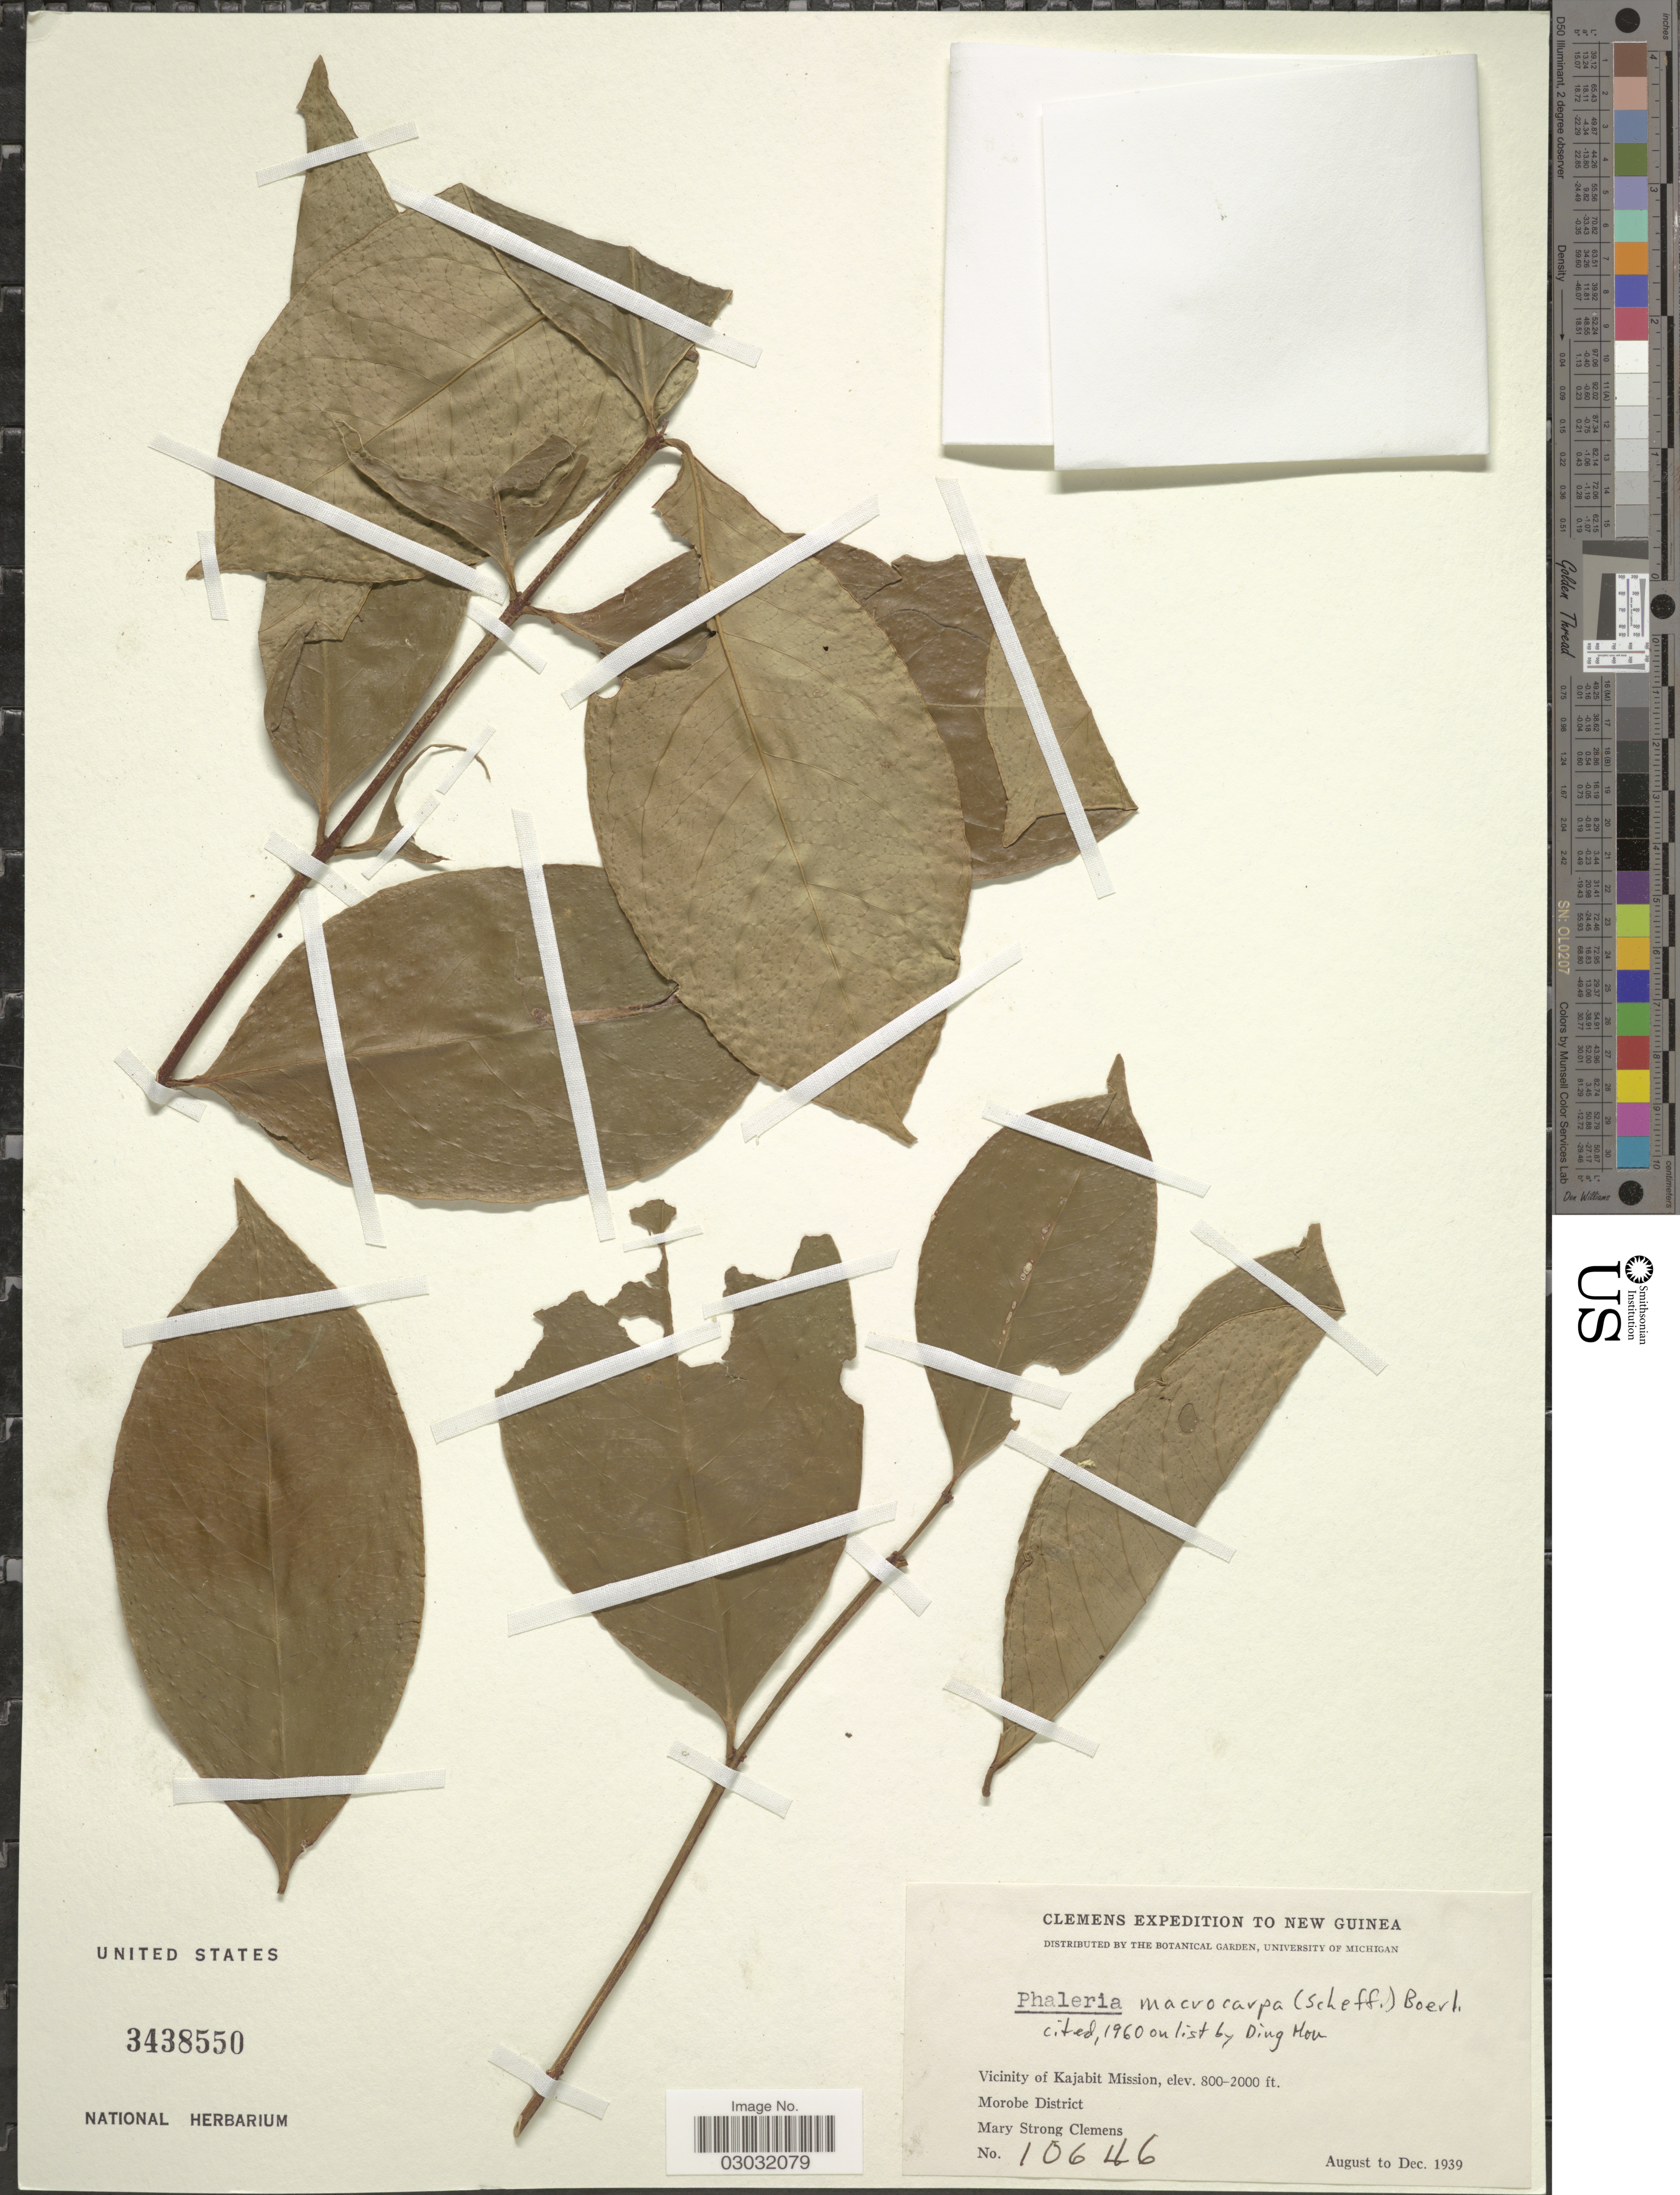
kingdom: Plantae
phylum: Tracheophyta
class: Magnoliopsida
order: Malvales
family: Thymelaeaceae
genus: Phaleria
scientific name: Phaleria macrocarpa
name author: (Scheff.) Boerl.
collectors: M. S. Clemens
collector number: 10646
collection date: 1939-08/1939-12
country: Papua New Guinea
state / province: Morobe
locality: New Guinea, Vicinity of Kajabit Mission, Morobe District.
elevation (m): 244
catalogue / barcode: US 3438550